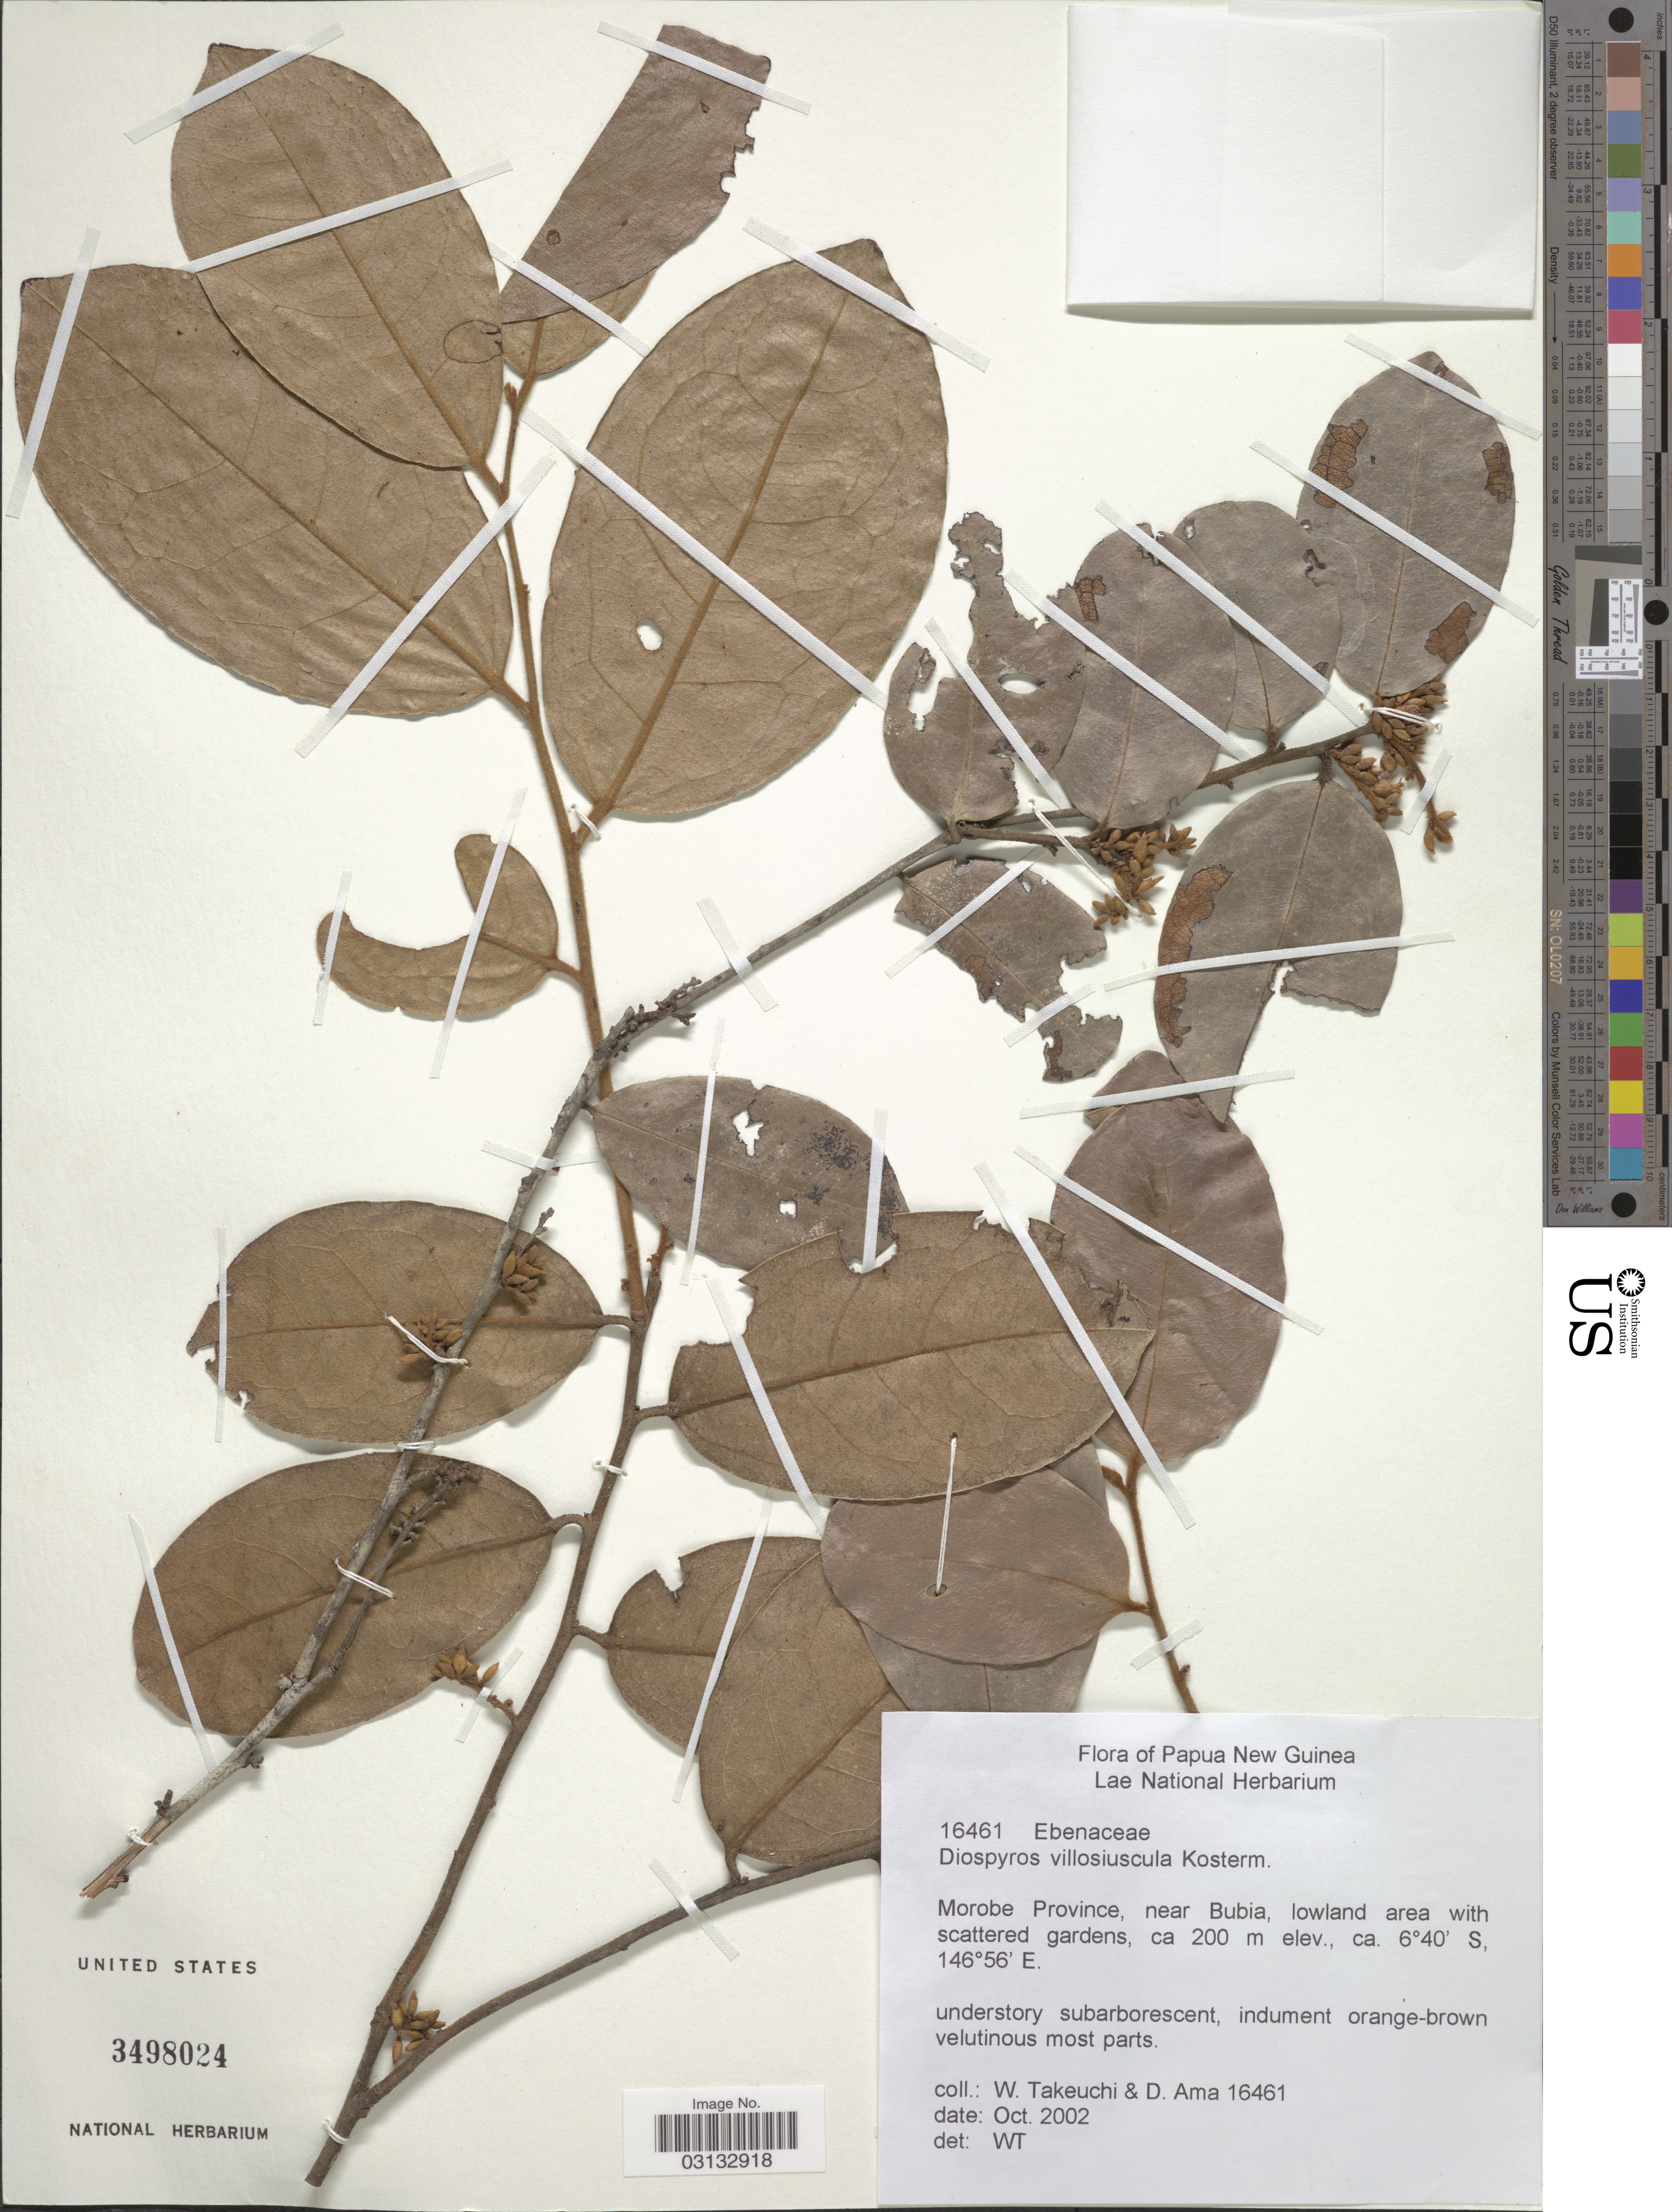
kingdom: Plantae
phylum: Tracheophyta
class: Magnoliopsida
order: Ericales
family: Ebenaceae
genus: Diospyros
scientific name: Diospyros villosiuscula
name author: Kosterm.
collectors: W. Takeuchi & D. Ama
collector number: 16461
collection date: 2002-10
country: Papua New Guinea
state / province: Morobe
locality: Morobe Province, near Bubia.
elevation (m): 200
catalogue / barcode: US 3498024